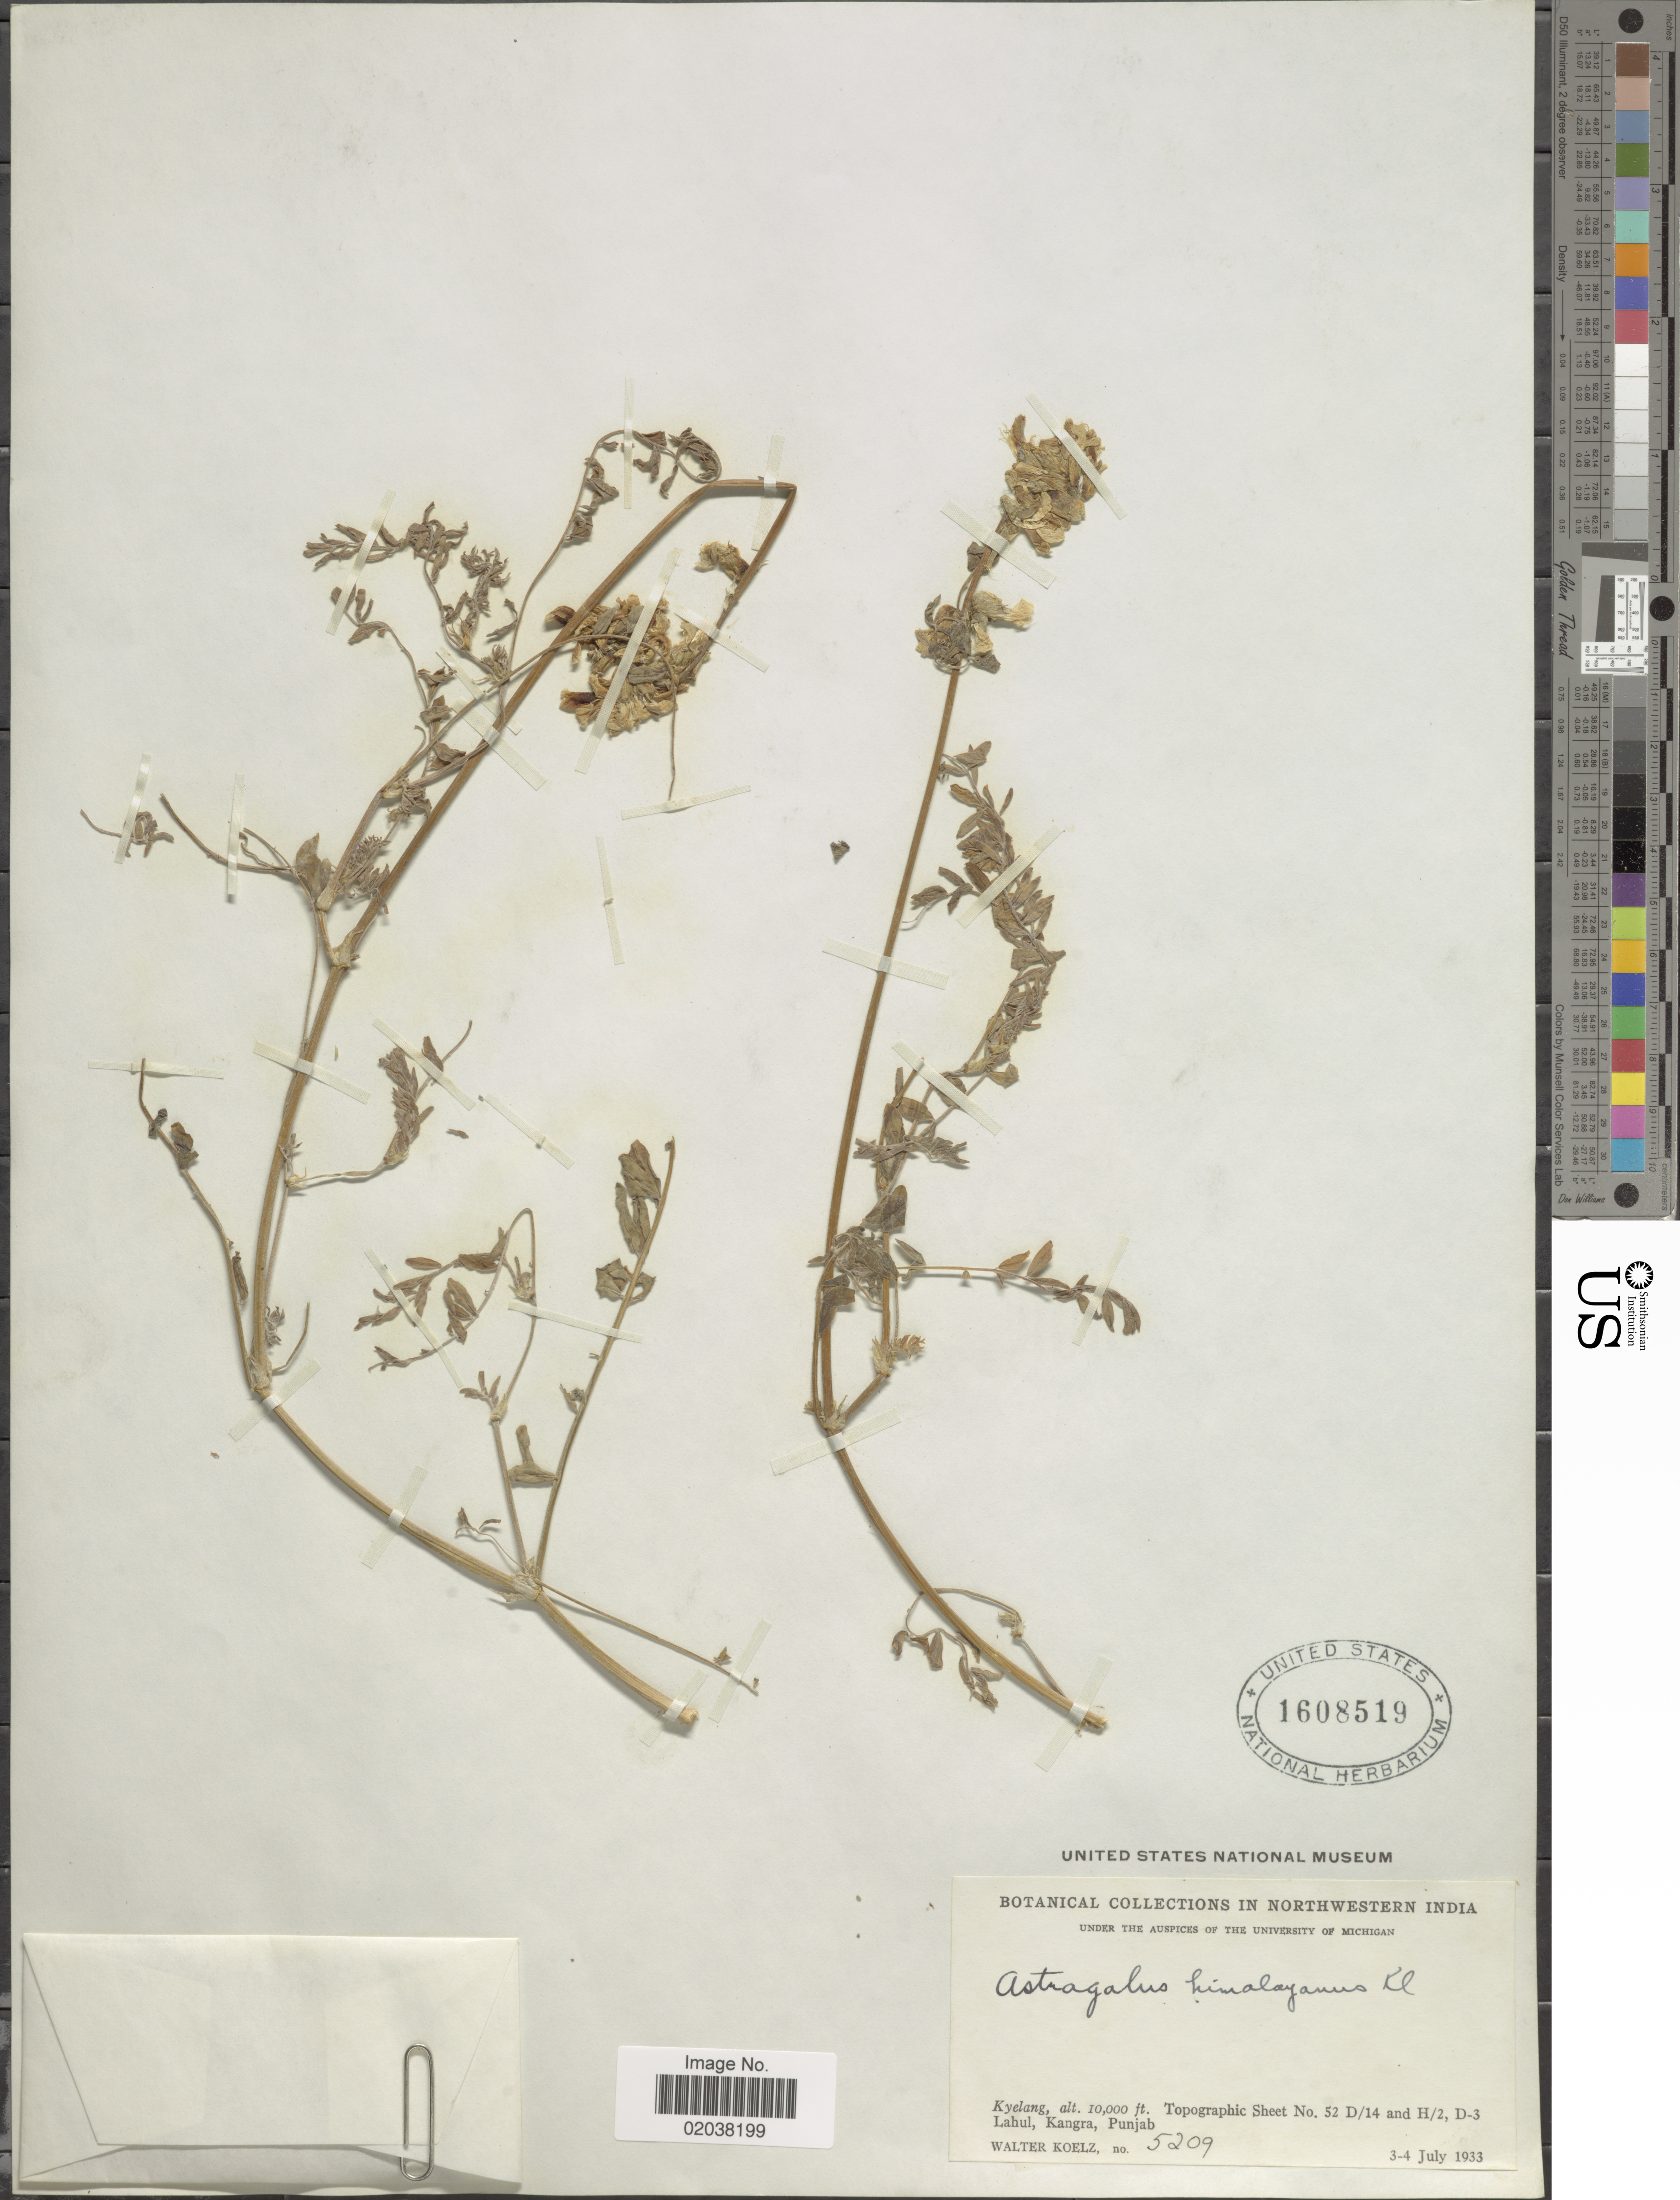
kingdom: Plantae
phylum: Tracheophyta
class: Magnoliopsida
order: Fabales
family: Fabaceae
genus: Astragalus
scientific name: Astragalus himalayanus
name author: Klotzsch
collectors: W. N. Koelz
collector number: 5209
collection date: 1933-07-03/1933-07-04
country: India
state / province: Punjab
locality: Northwestern India, Kyelang, Topographic Sheet No. D/14 and H/2, D-3 Lahul, Kangra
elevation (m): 3048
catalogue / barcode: US 1608519